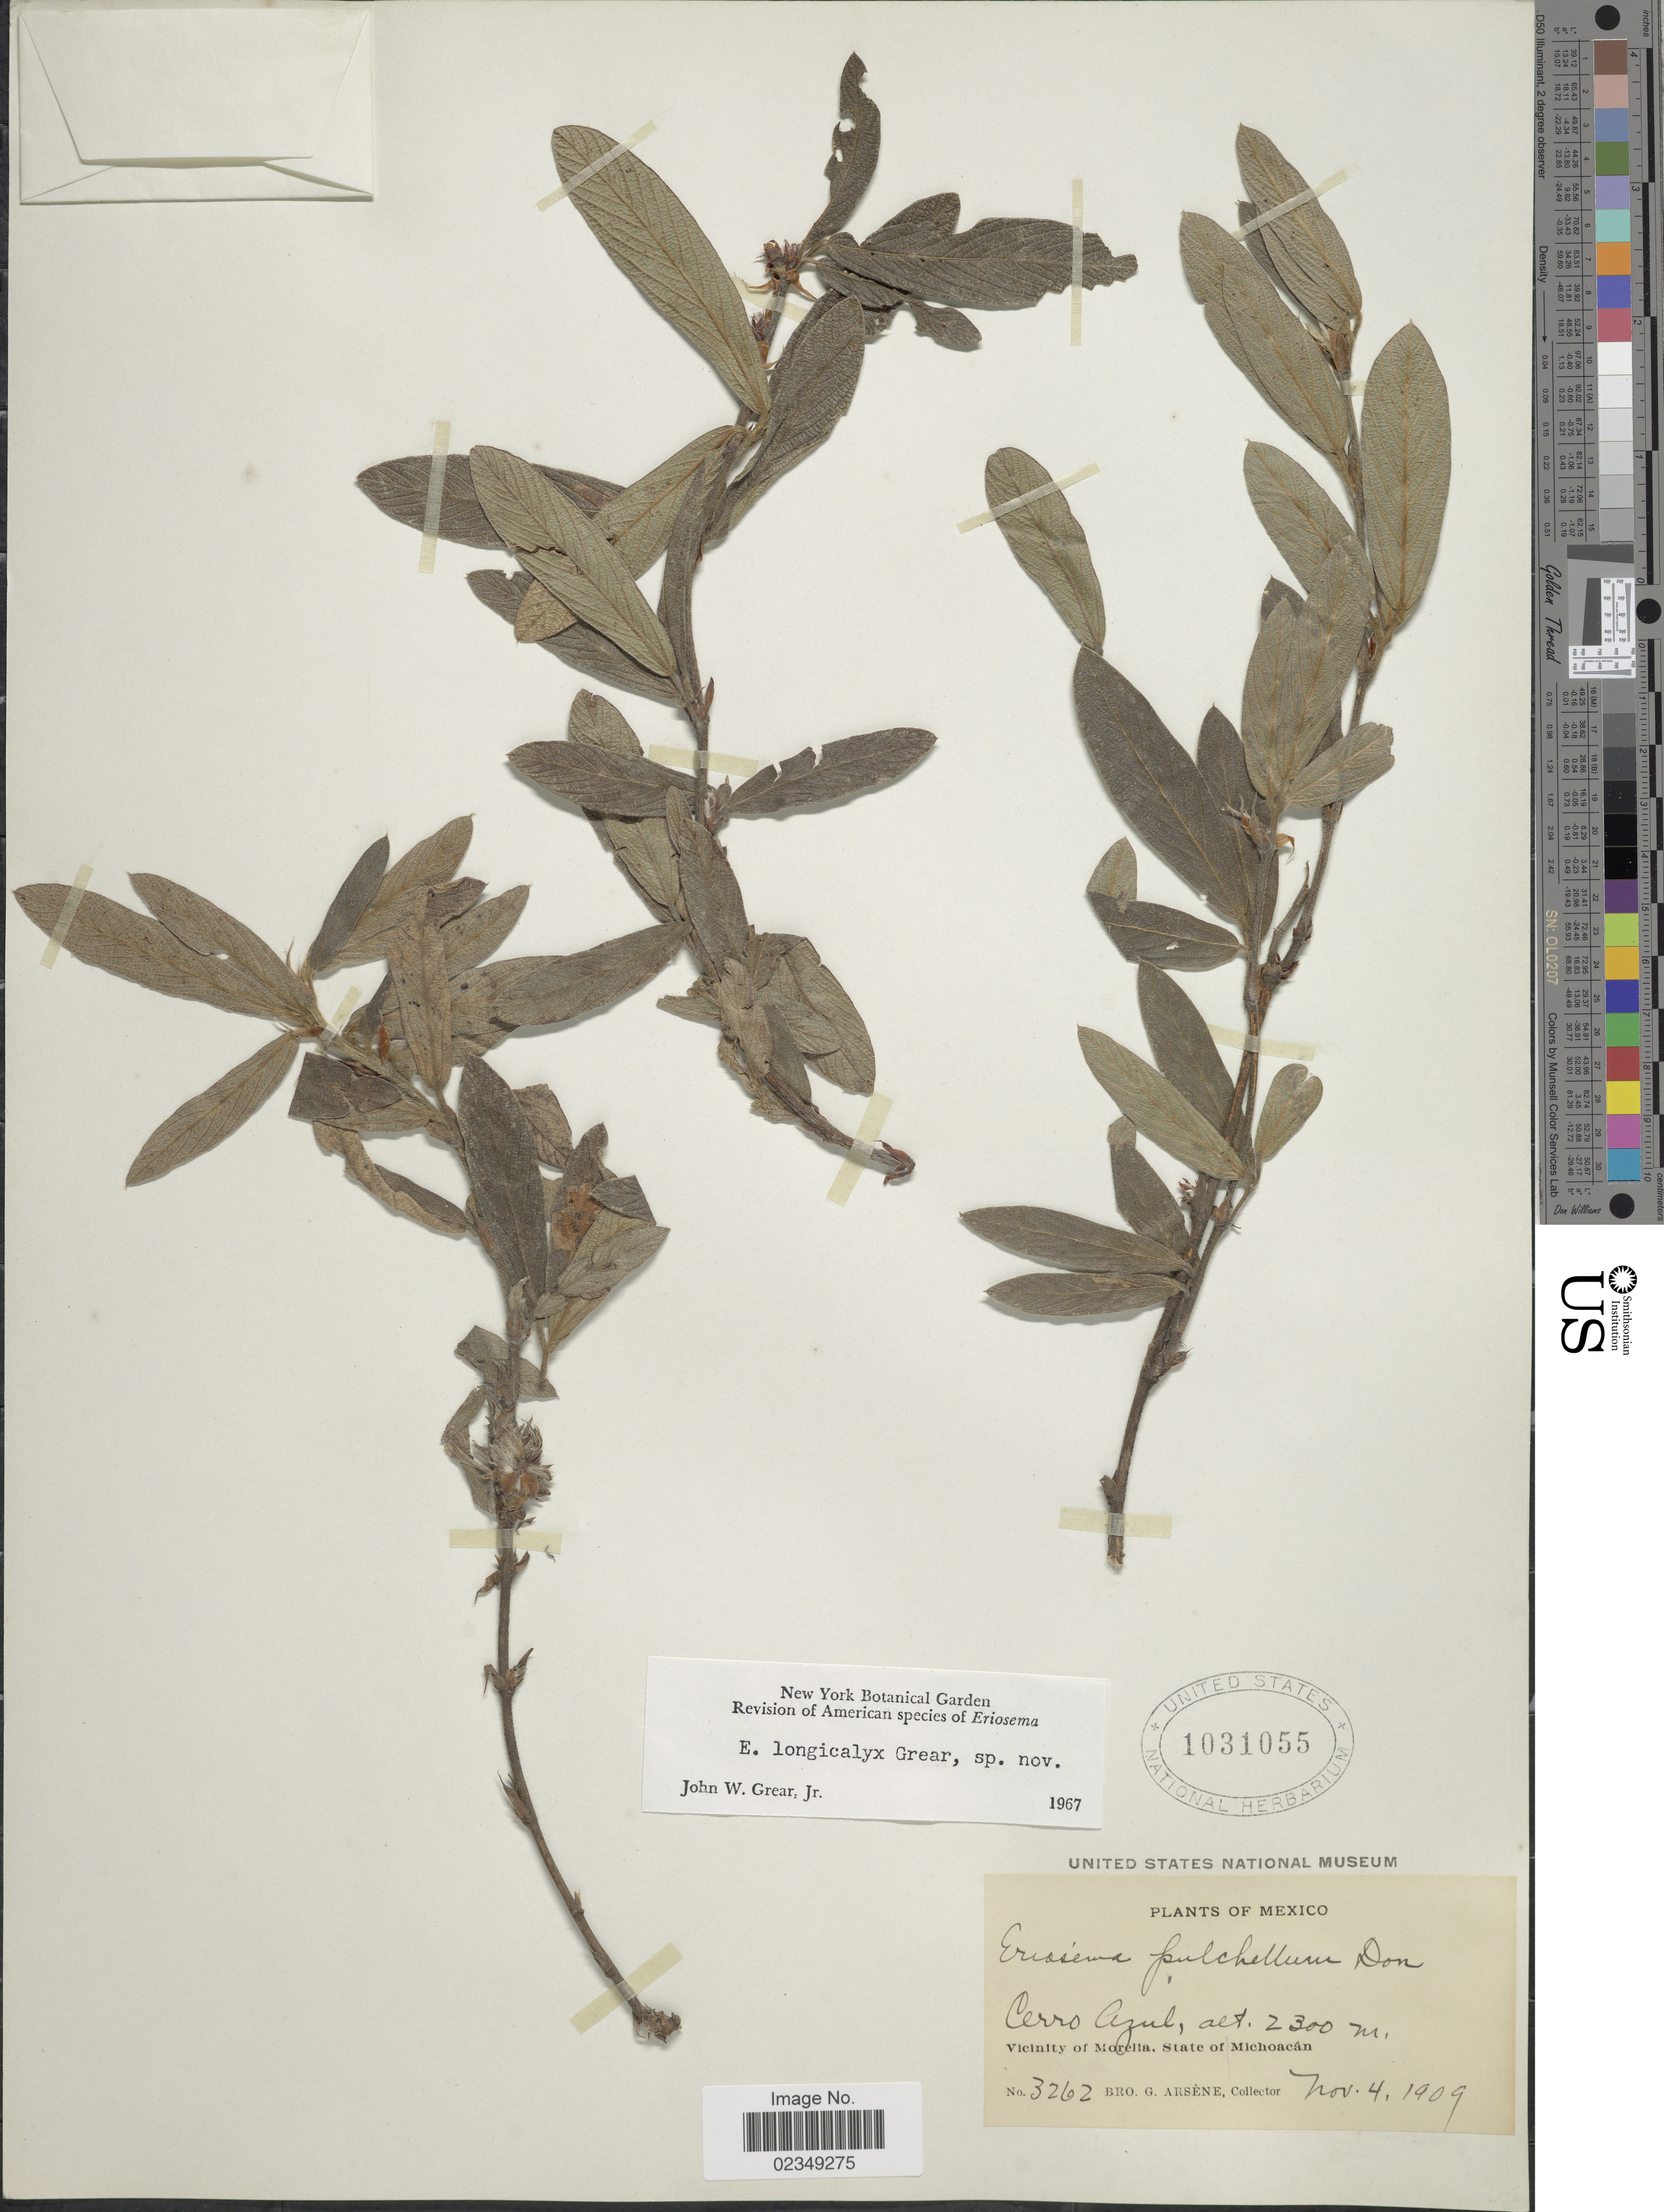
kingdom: Plantae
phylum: Tracheophyta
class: Magnoliopsida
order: Fabales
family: Fabaceae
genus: Eriosema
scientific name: Eriosema longicalyx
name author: Grear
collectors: Bro. G. Arsène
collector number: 3262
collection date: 1909-11-04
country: Mexico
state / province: Michoacán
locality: Cerro Azul, Vicinity of Morelia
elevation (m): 2300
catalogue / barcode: US 1031055